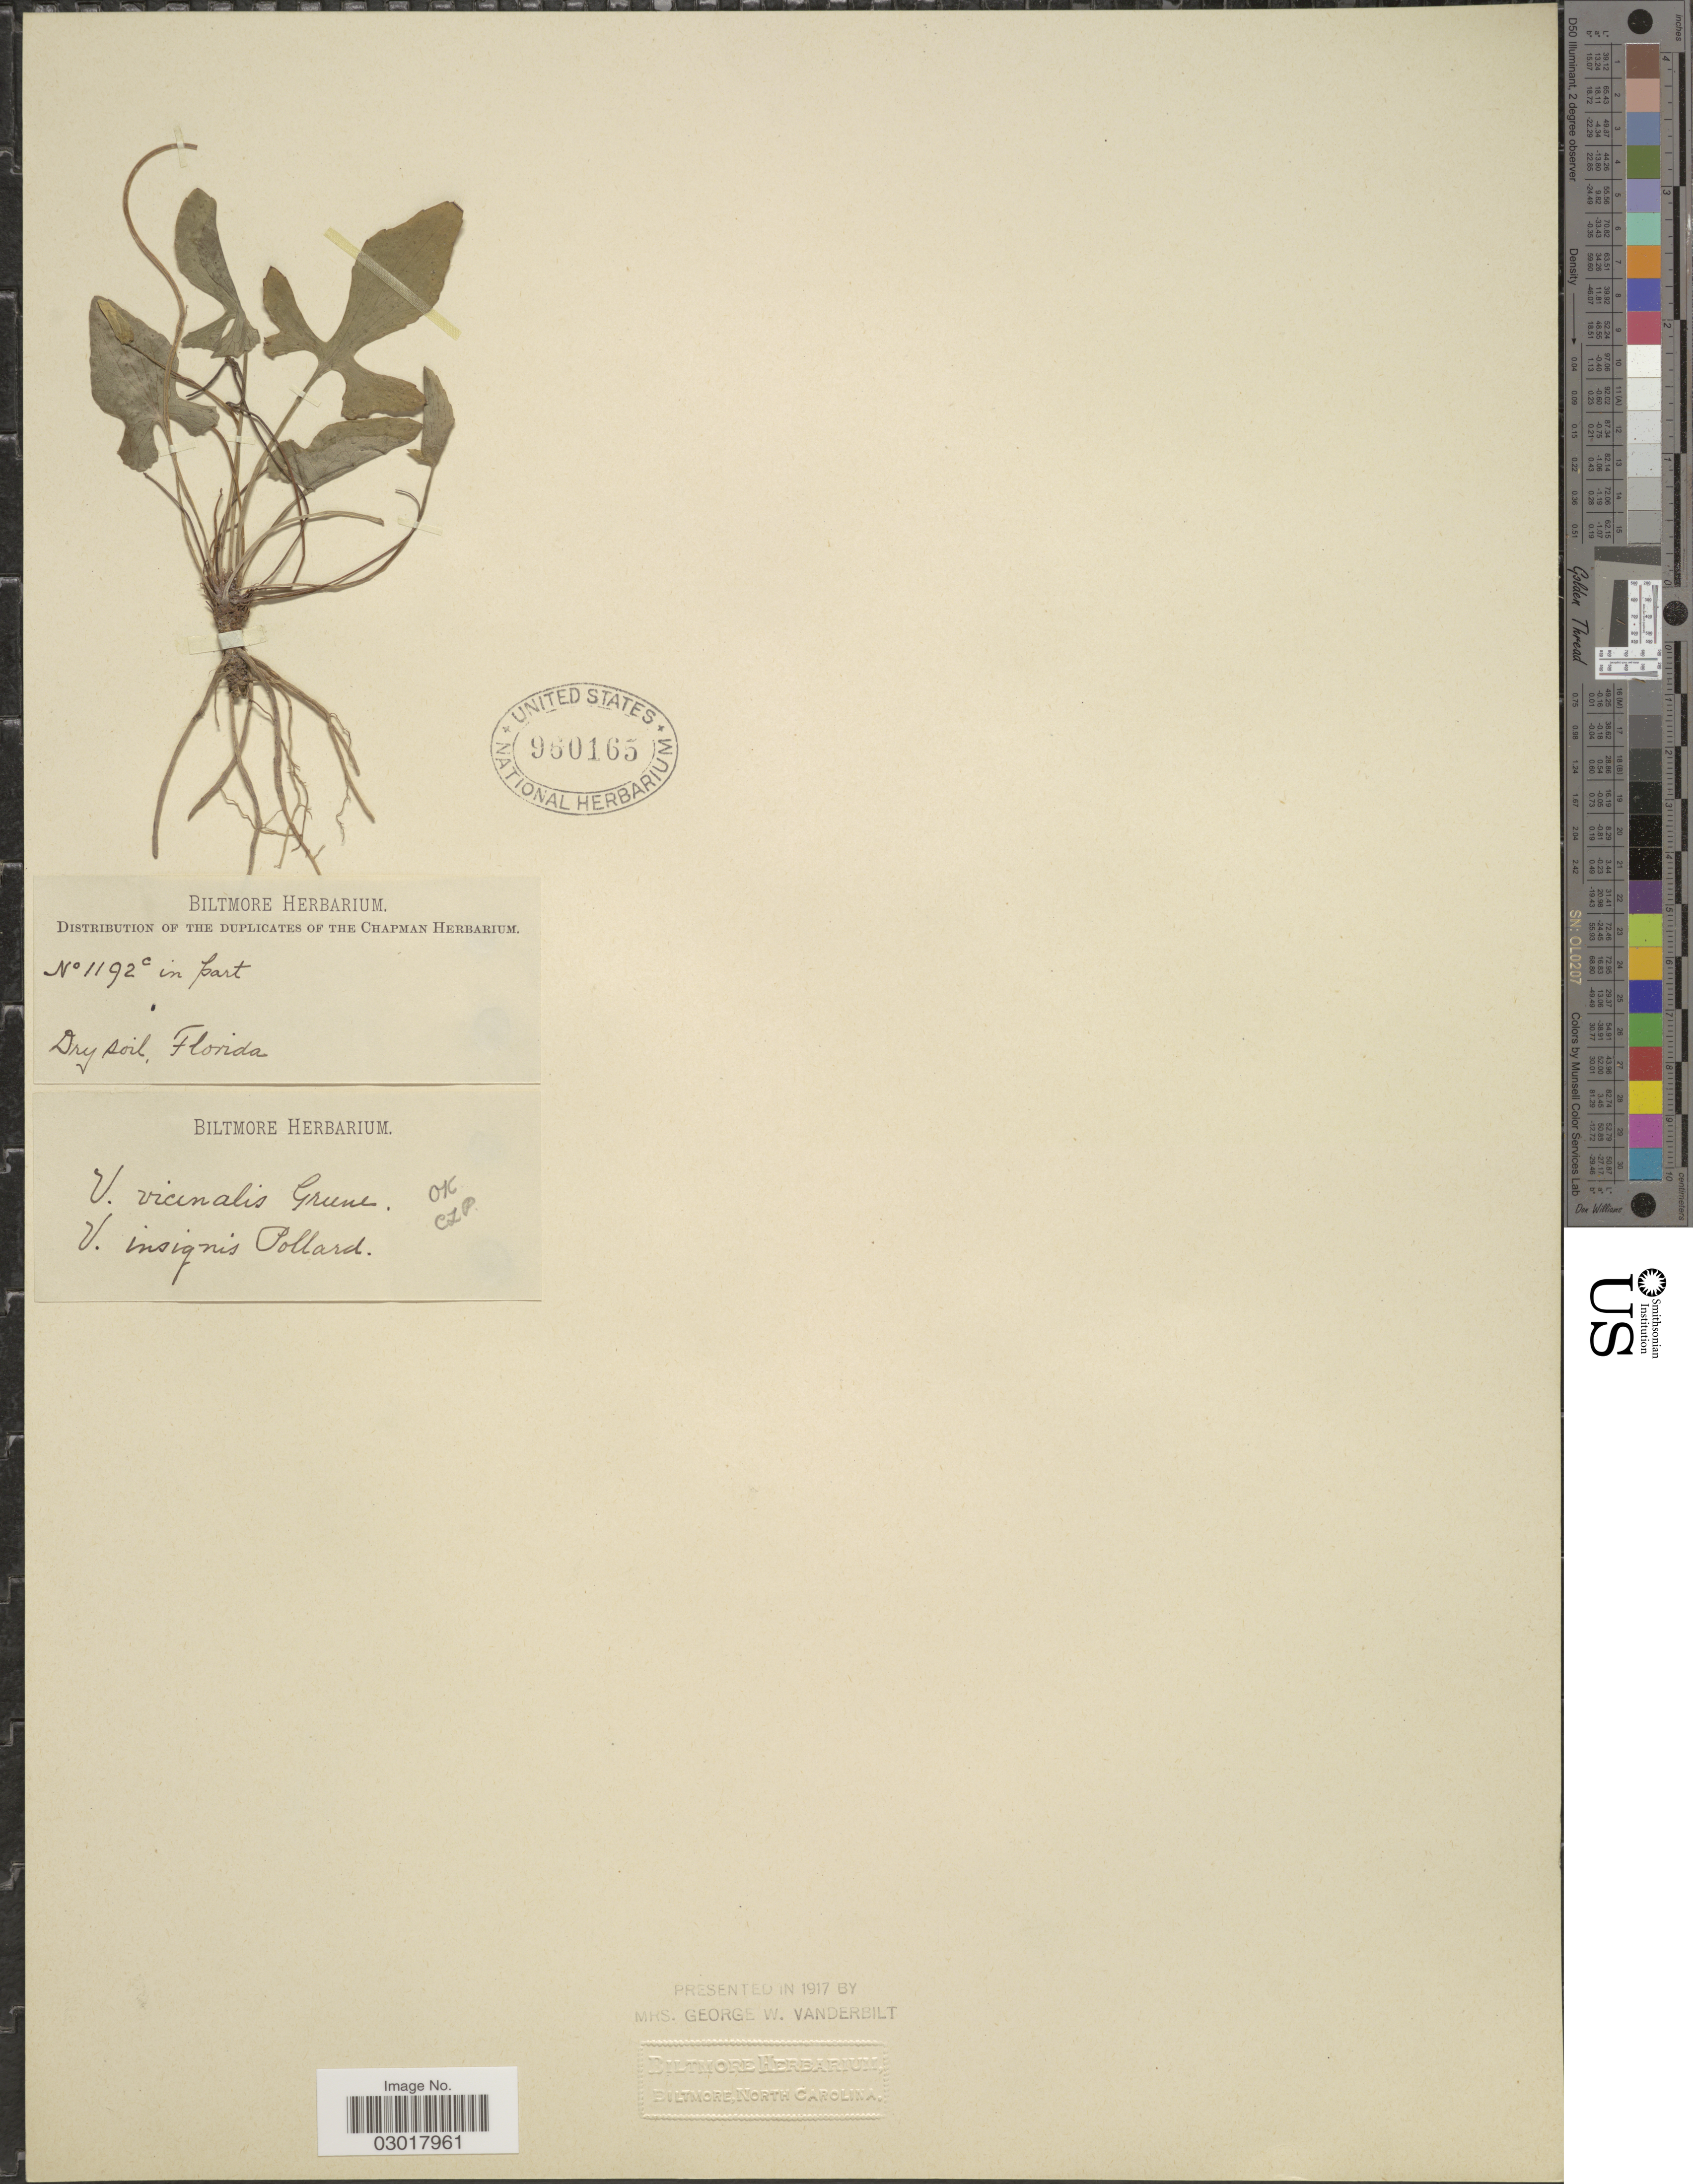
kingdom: Plantae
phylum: Tracheophyta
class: Magnoliopsida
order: Malpighiales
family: Violaceae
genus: Viola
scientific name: Viola vicinalis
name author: Greene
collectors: ex herb. Biltmore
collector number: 1192c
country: United States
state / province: Florida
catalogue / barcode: US 960165